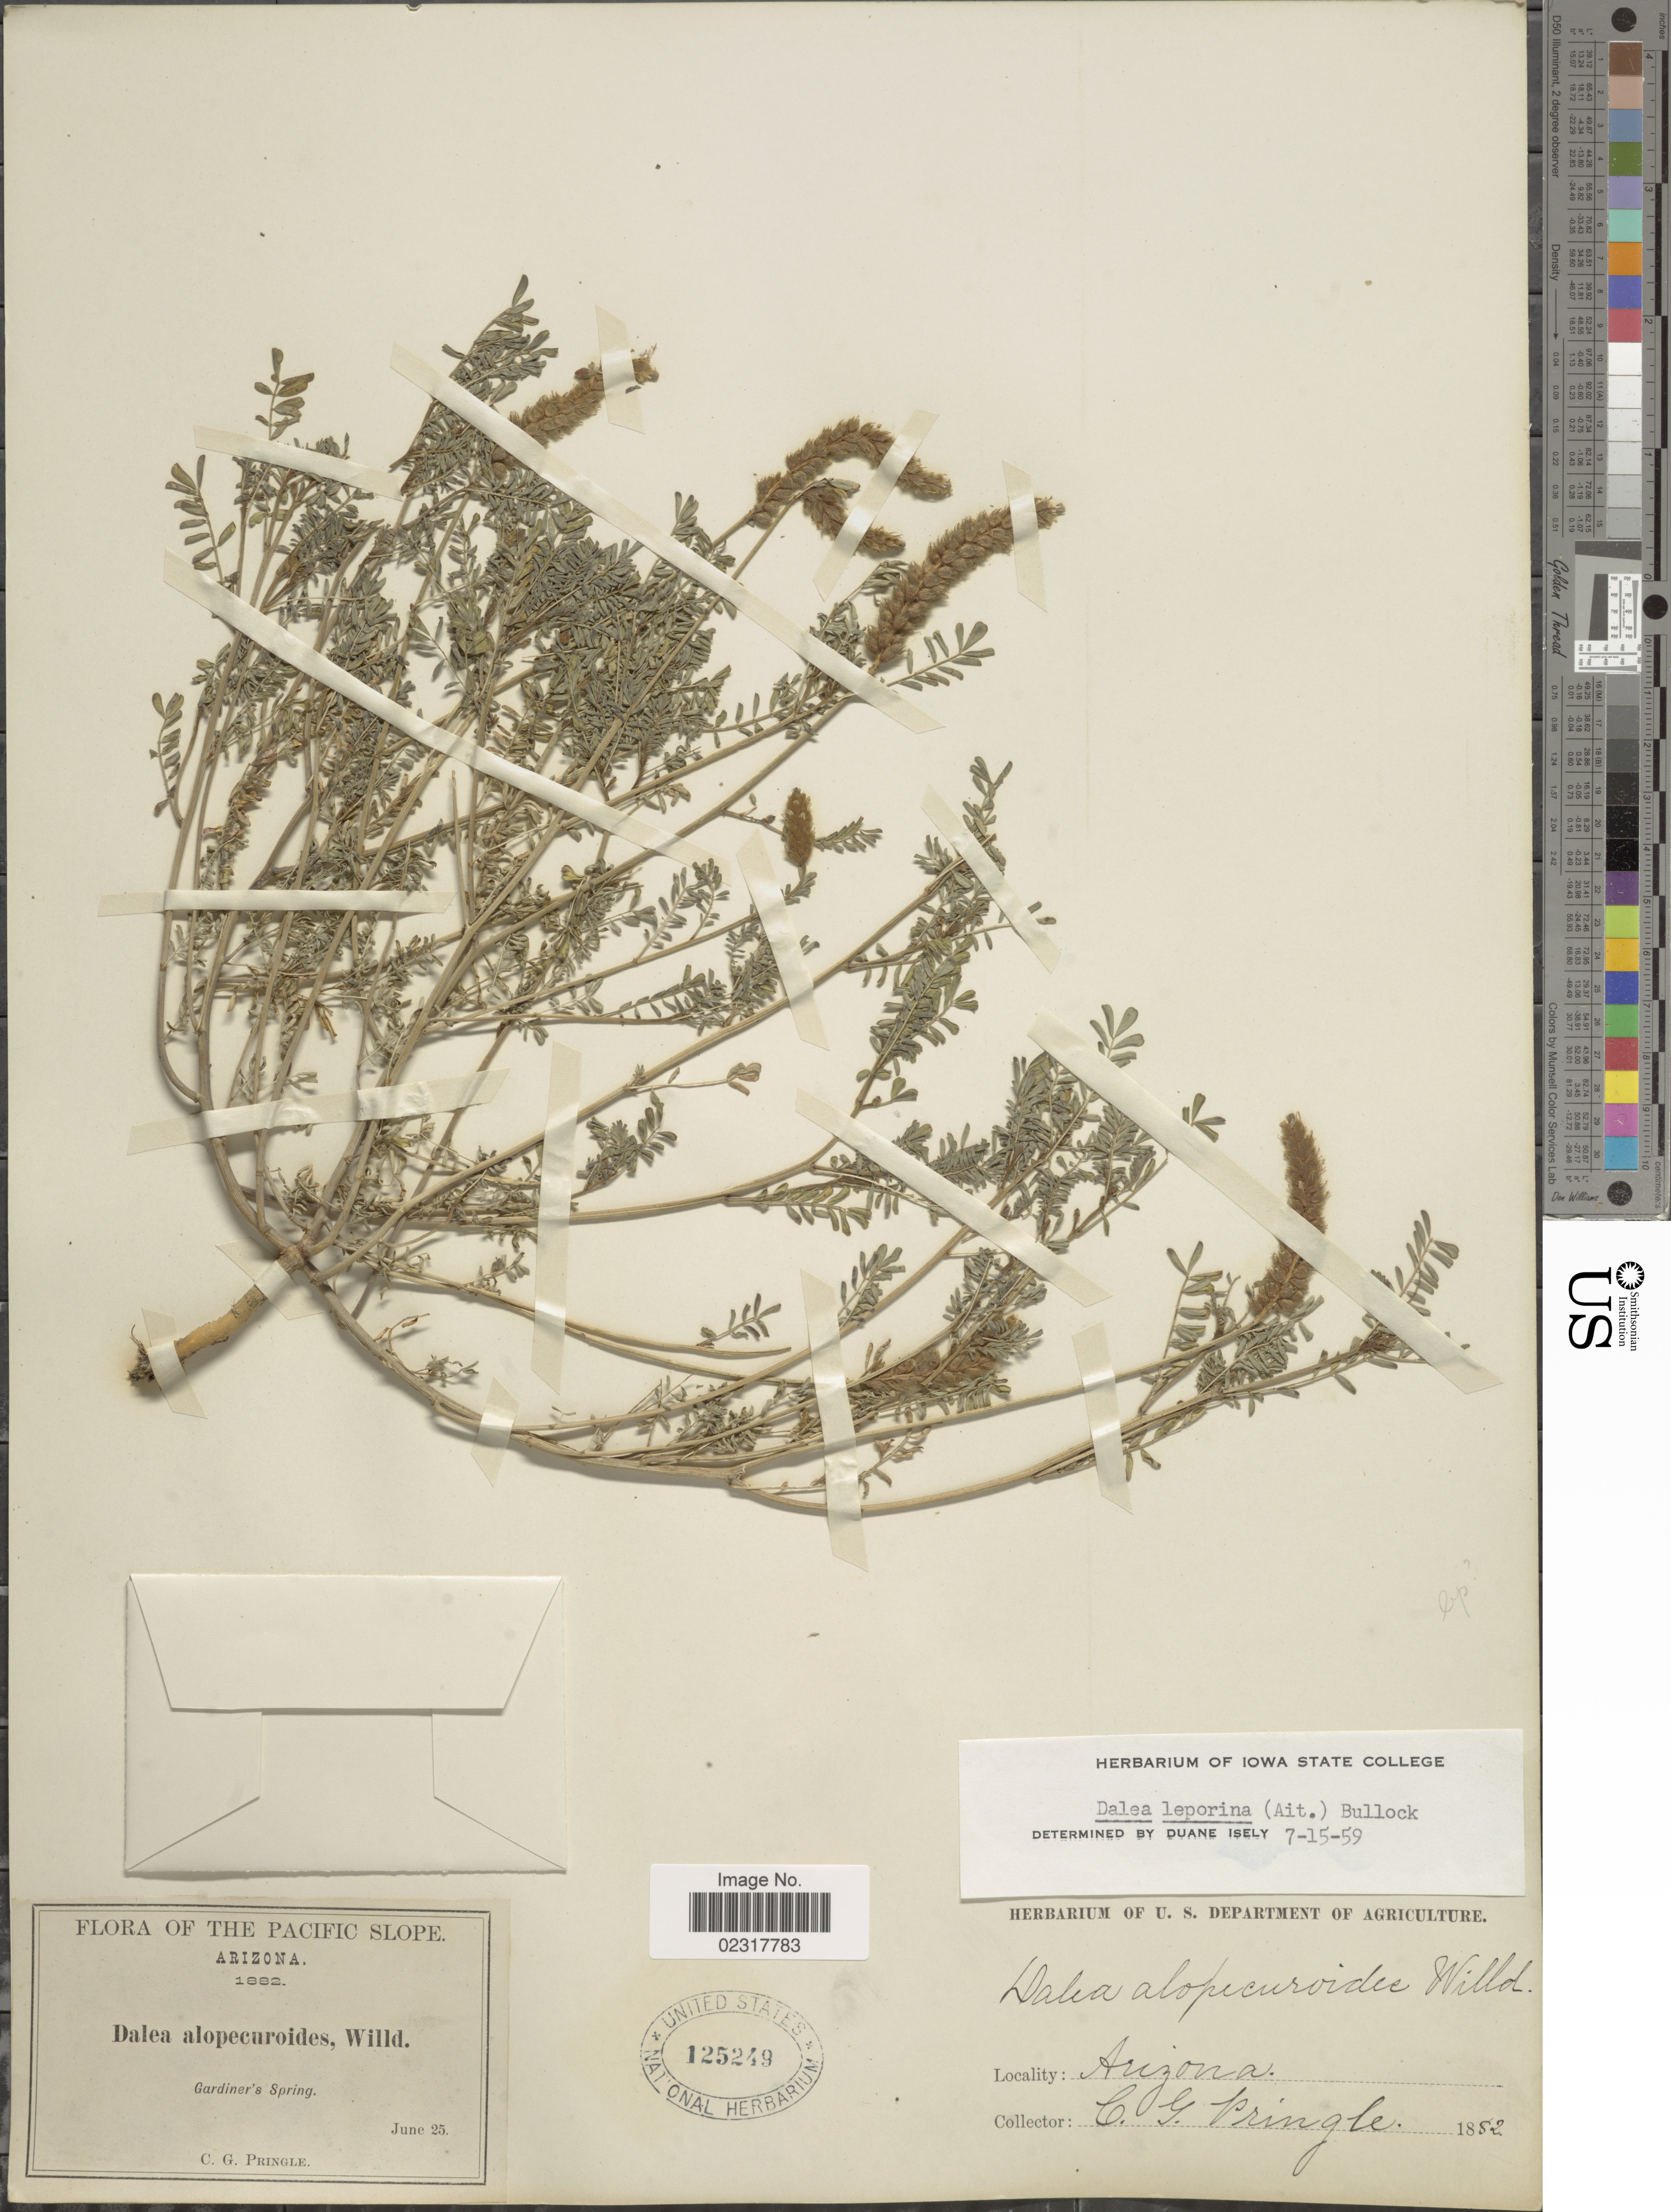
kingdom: Plantae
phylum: Tracheophyta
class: Magnoliopsida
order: Fabales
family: Fabaceae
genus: Dalea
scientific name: Dalea leporina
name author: (Aiton) Bullock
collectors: C. G. Pringle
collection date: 1852-06-25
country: United States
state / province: Arizona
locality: Pacific Slope. Gardiner's Spring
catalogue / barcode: US 125249